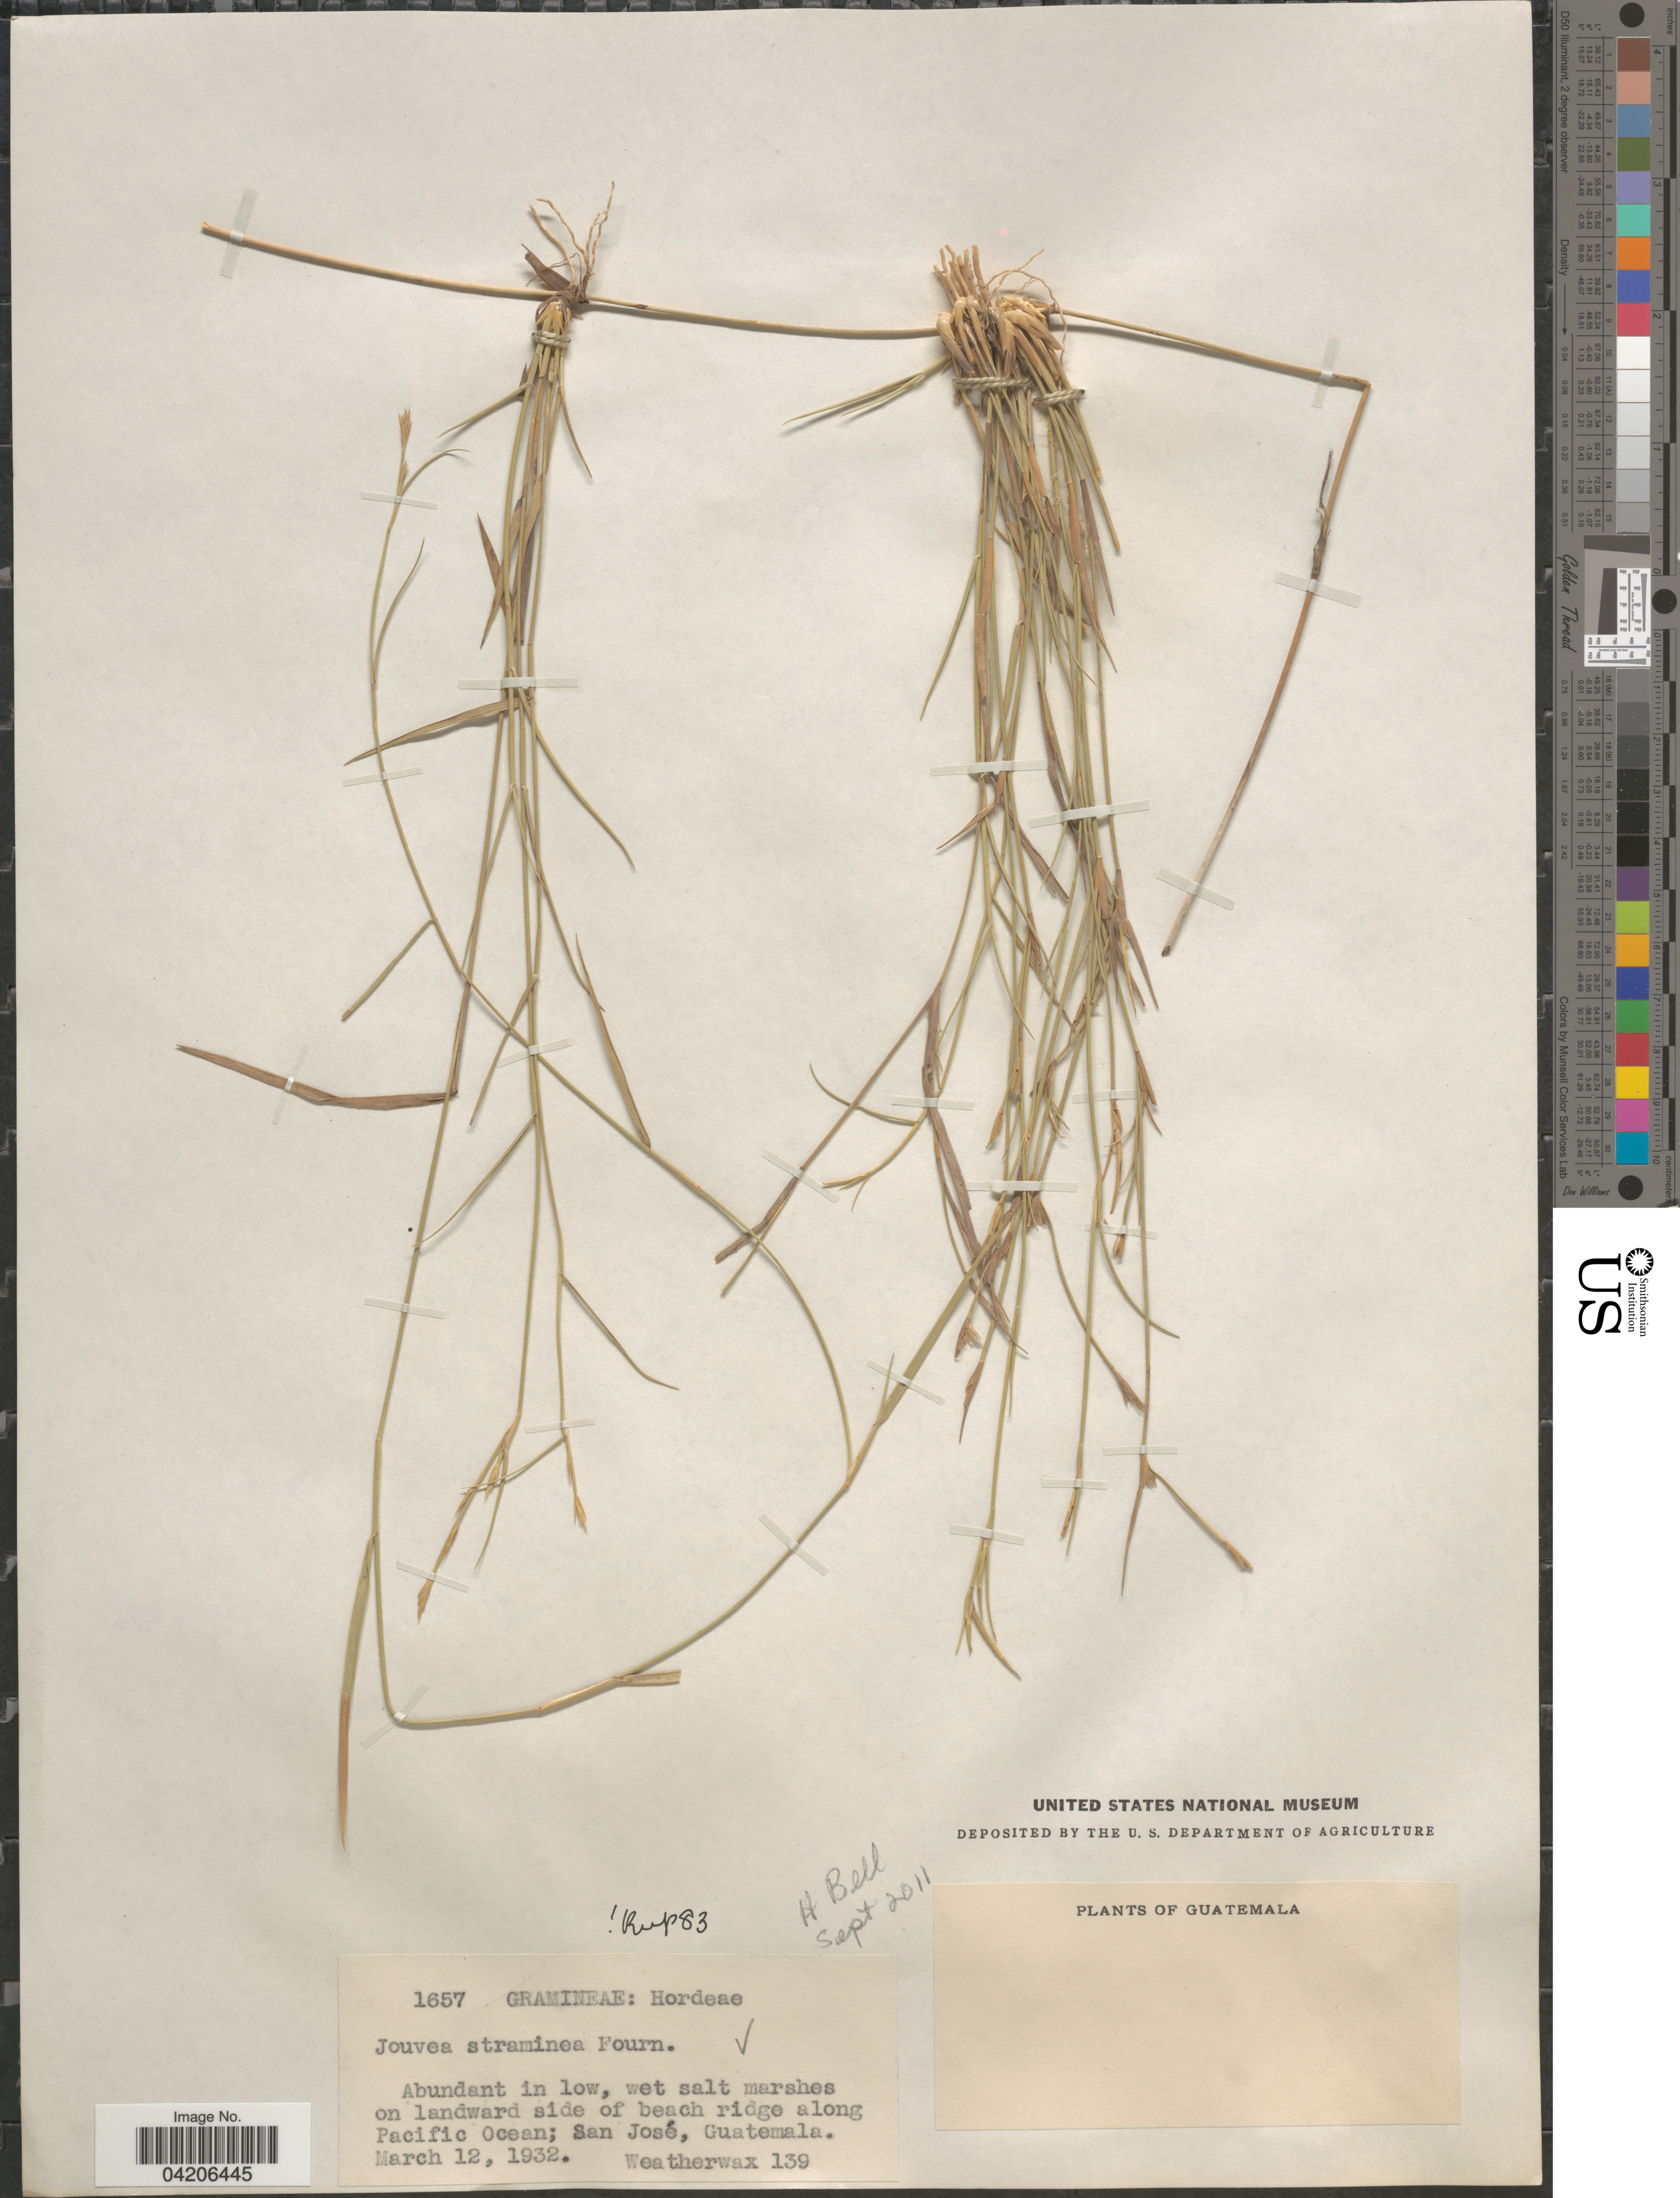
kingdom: Plantae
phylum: Tracheophyta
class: Liliopsida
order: Poales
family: Poaceae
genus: Jouvea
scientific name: Jouvea straminea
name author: E. Fourn.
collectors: -. Weatherwax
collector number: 139/1657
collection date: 1932-03-12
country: Guatemala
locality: Landward side of beach ridge along Pacific Ocean; San José.